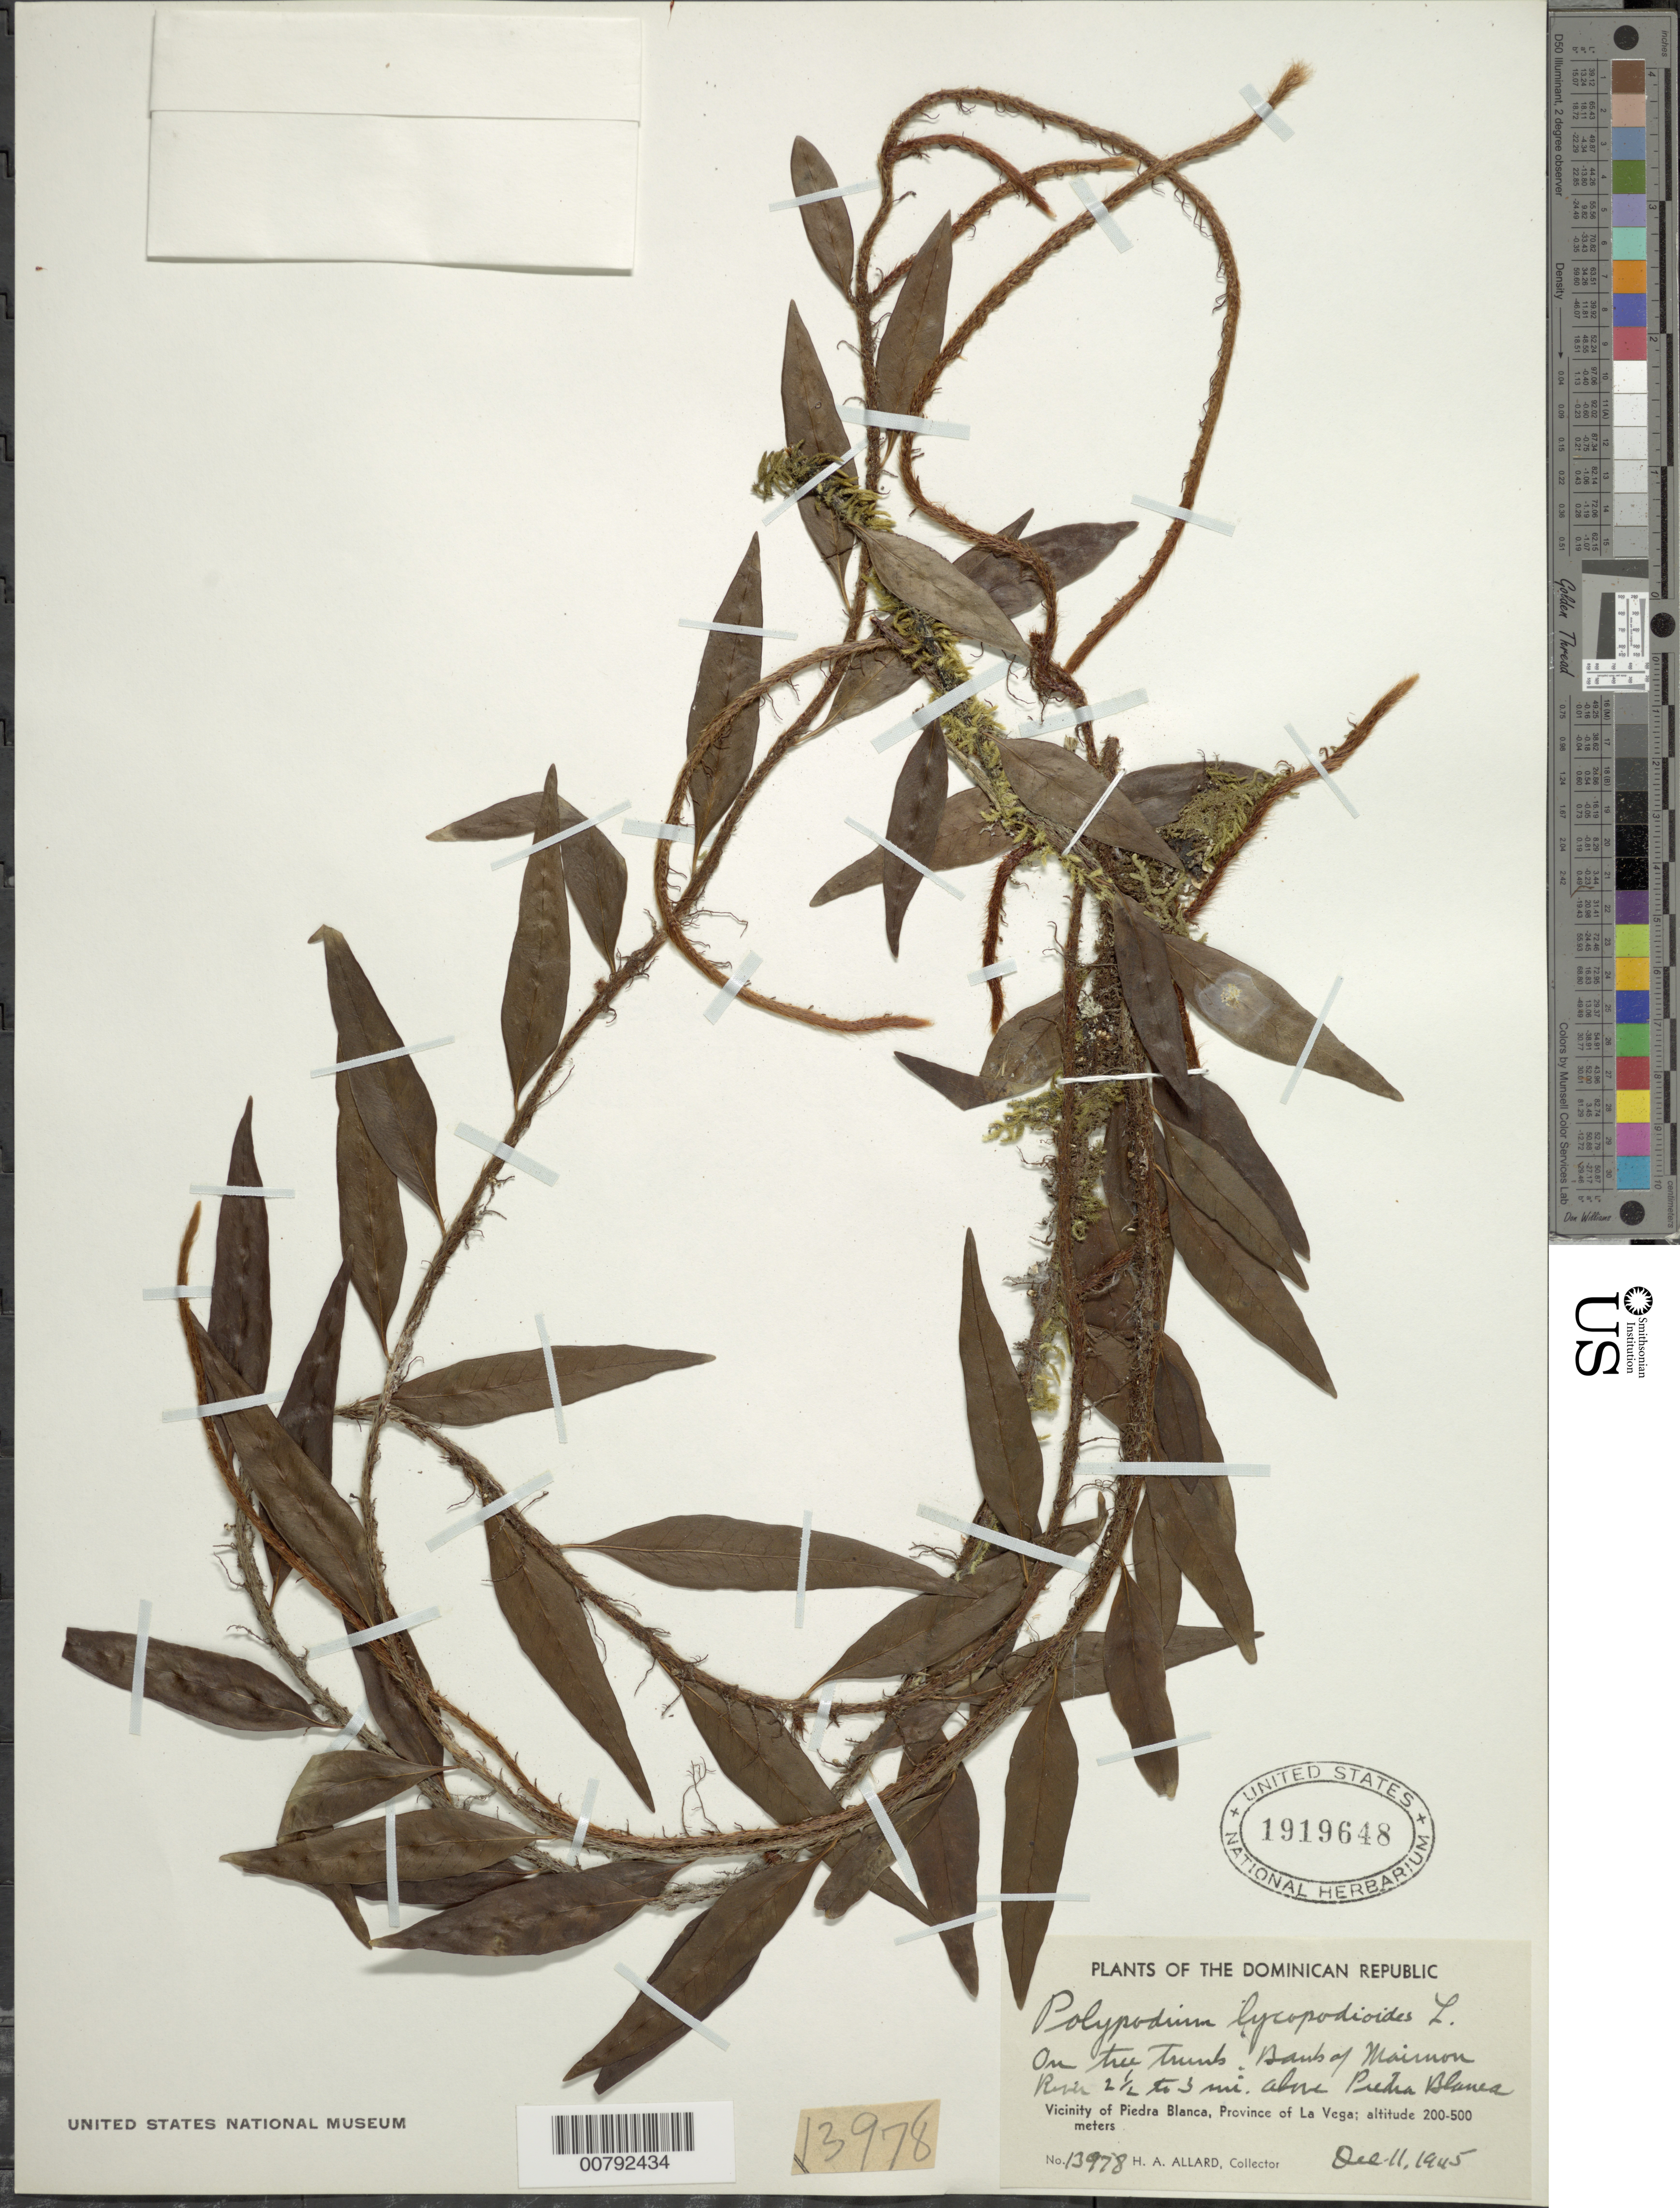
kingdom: Plantae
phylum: Tracheophyta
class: Polypodiopsida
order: Polypodiales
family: Polypodiaceae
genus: Microgramma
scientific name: Microgramma lycopodioides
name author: (L.) Copel.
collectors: H. A. Allard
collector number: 13978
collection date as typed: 11 Dec 1945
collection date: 1945-12-11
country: Dominican Republic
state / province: La Vega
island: Hispaniola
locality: Piedra Blance, 2.5-3 miles above on Maimon River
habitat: On tree trunk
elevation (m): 200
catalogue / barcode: US 1919648